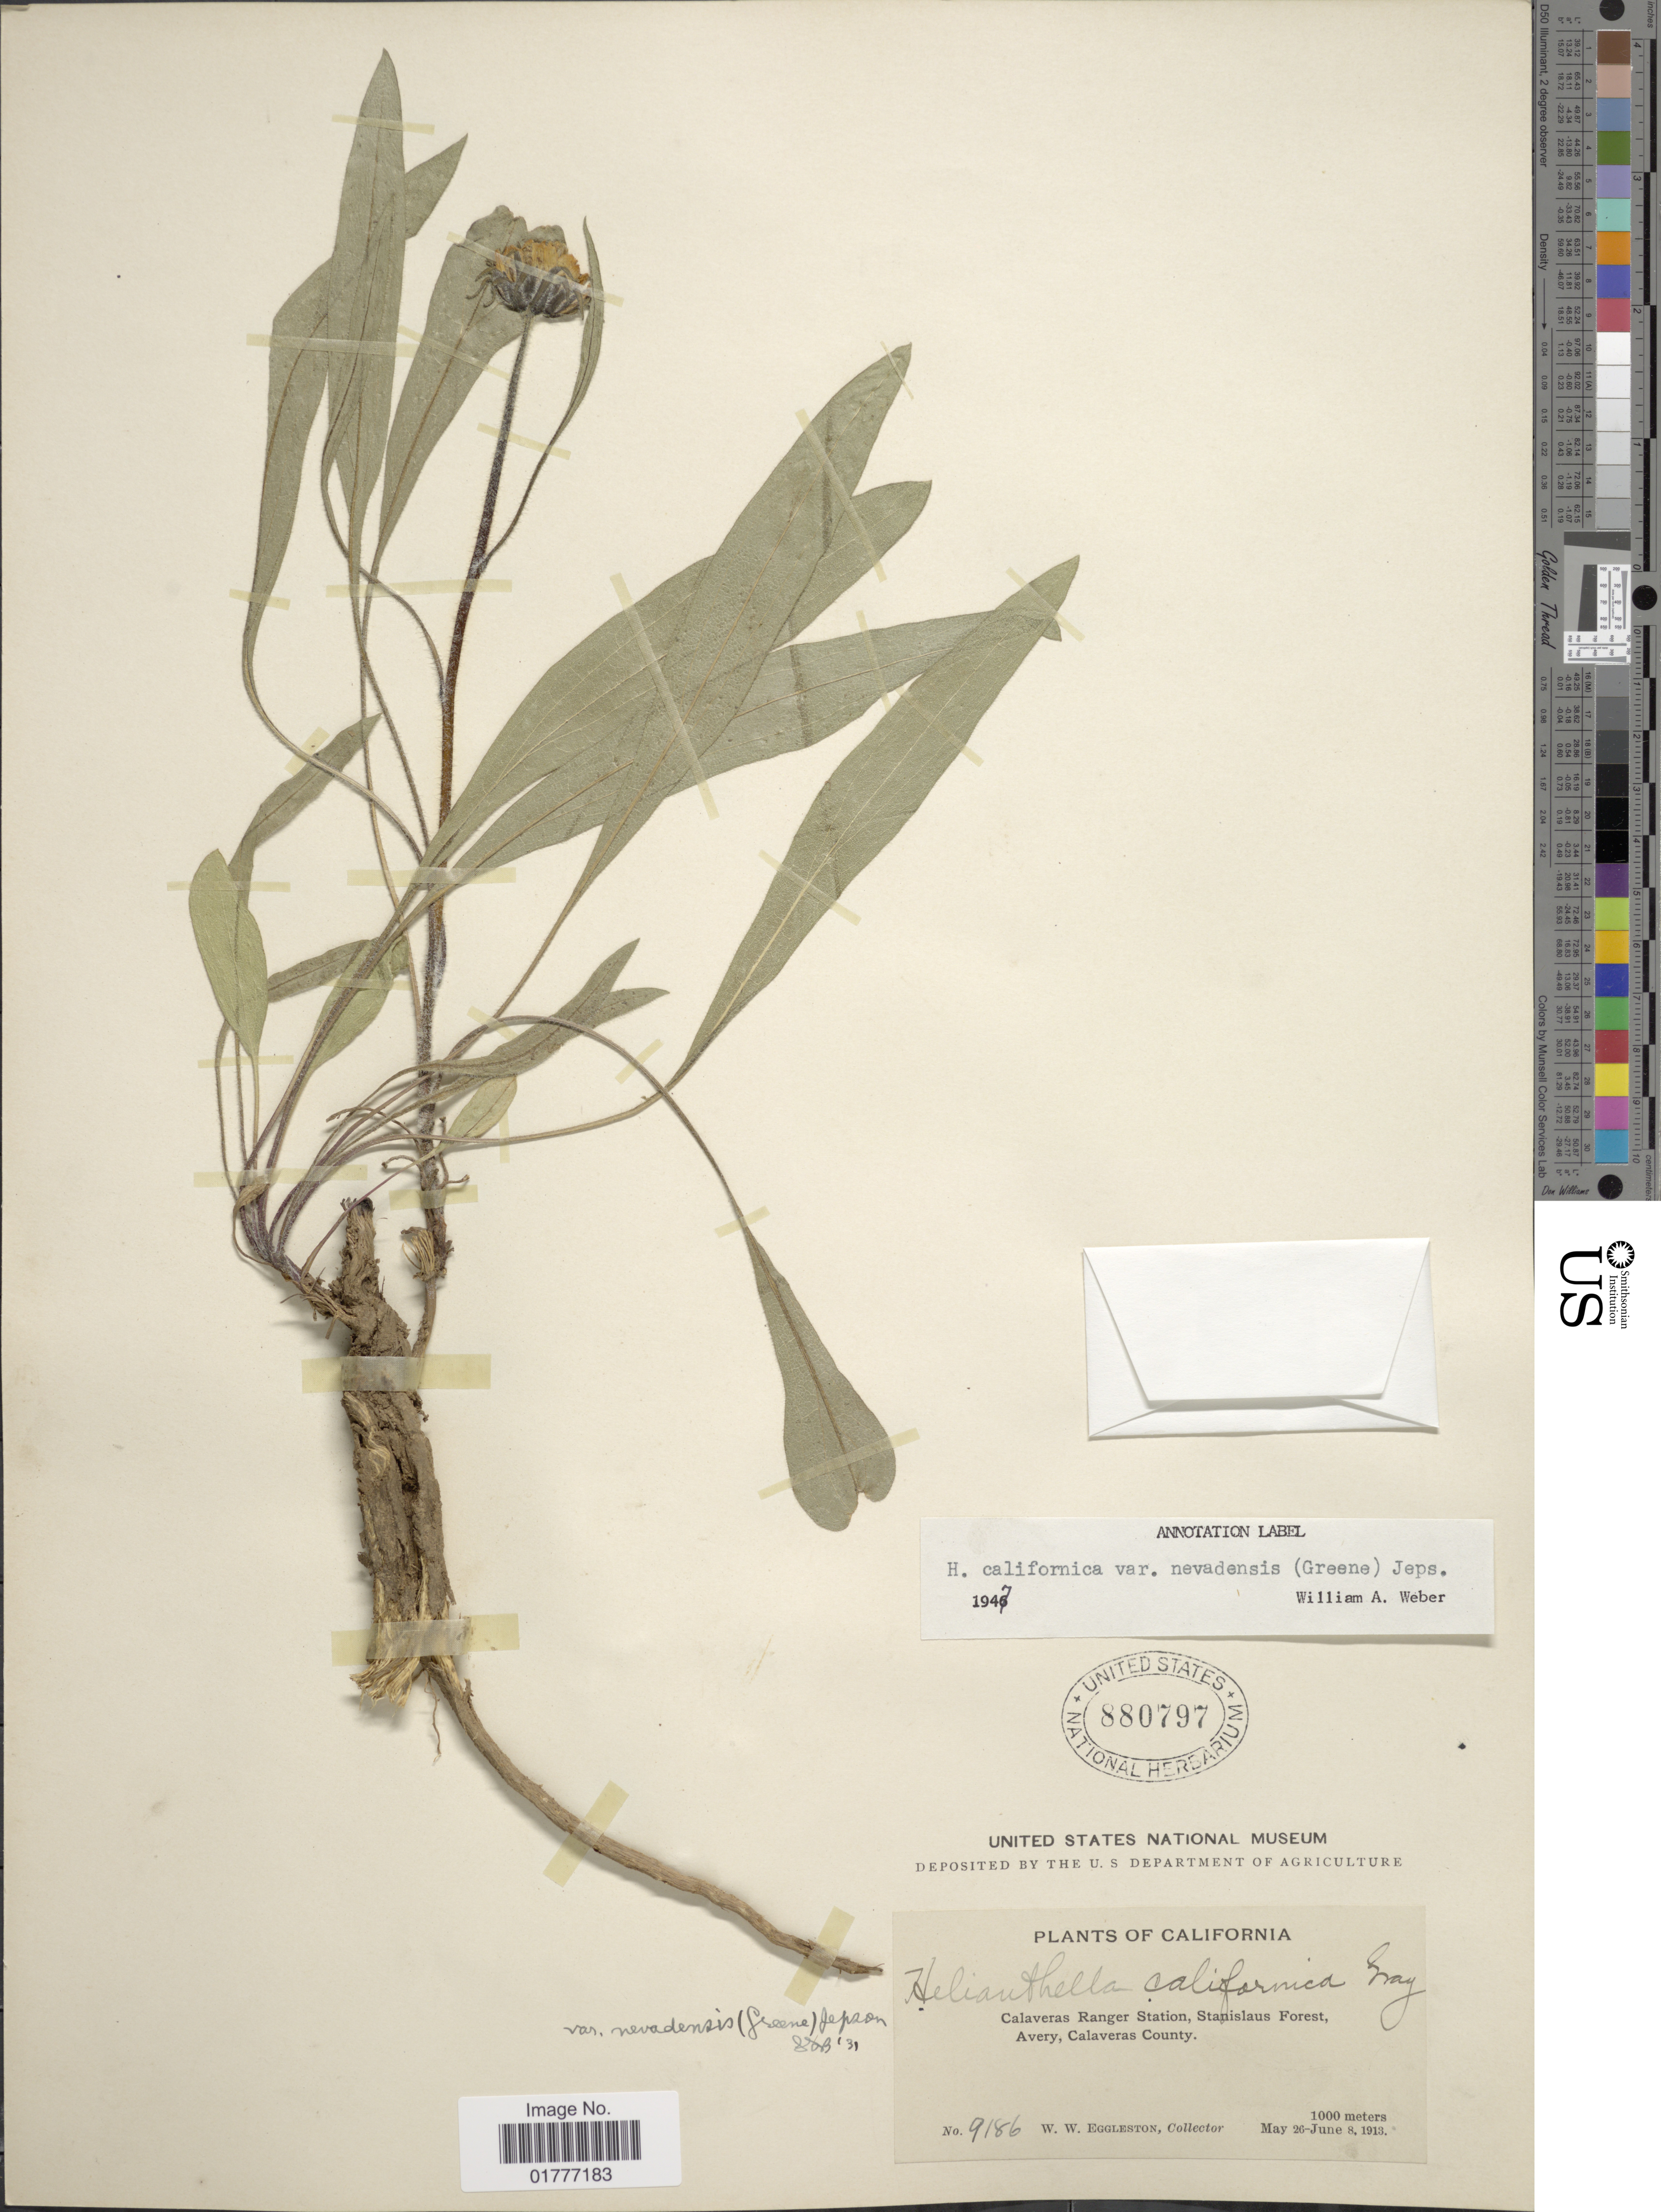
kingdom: Plantae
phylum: Tracheophyta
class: Magnoliopsida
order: Asterales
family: Asteraceae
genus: Helianthella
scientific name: Helianthella californica var. nevadensis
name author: (Greene) Jeps.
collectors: W. W. Eggleston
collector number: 9186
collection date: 1913-05-26/1913-06-08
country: United States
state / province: California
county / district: Calaveras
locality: Calaveras Ranger Station, Stanislaus Forest, Avery, Calaveras County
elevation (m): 1000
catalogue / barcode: US 880797